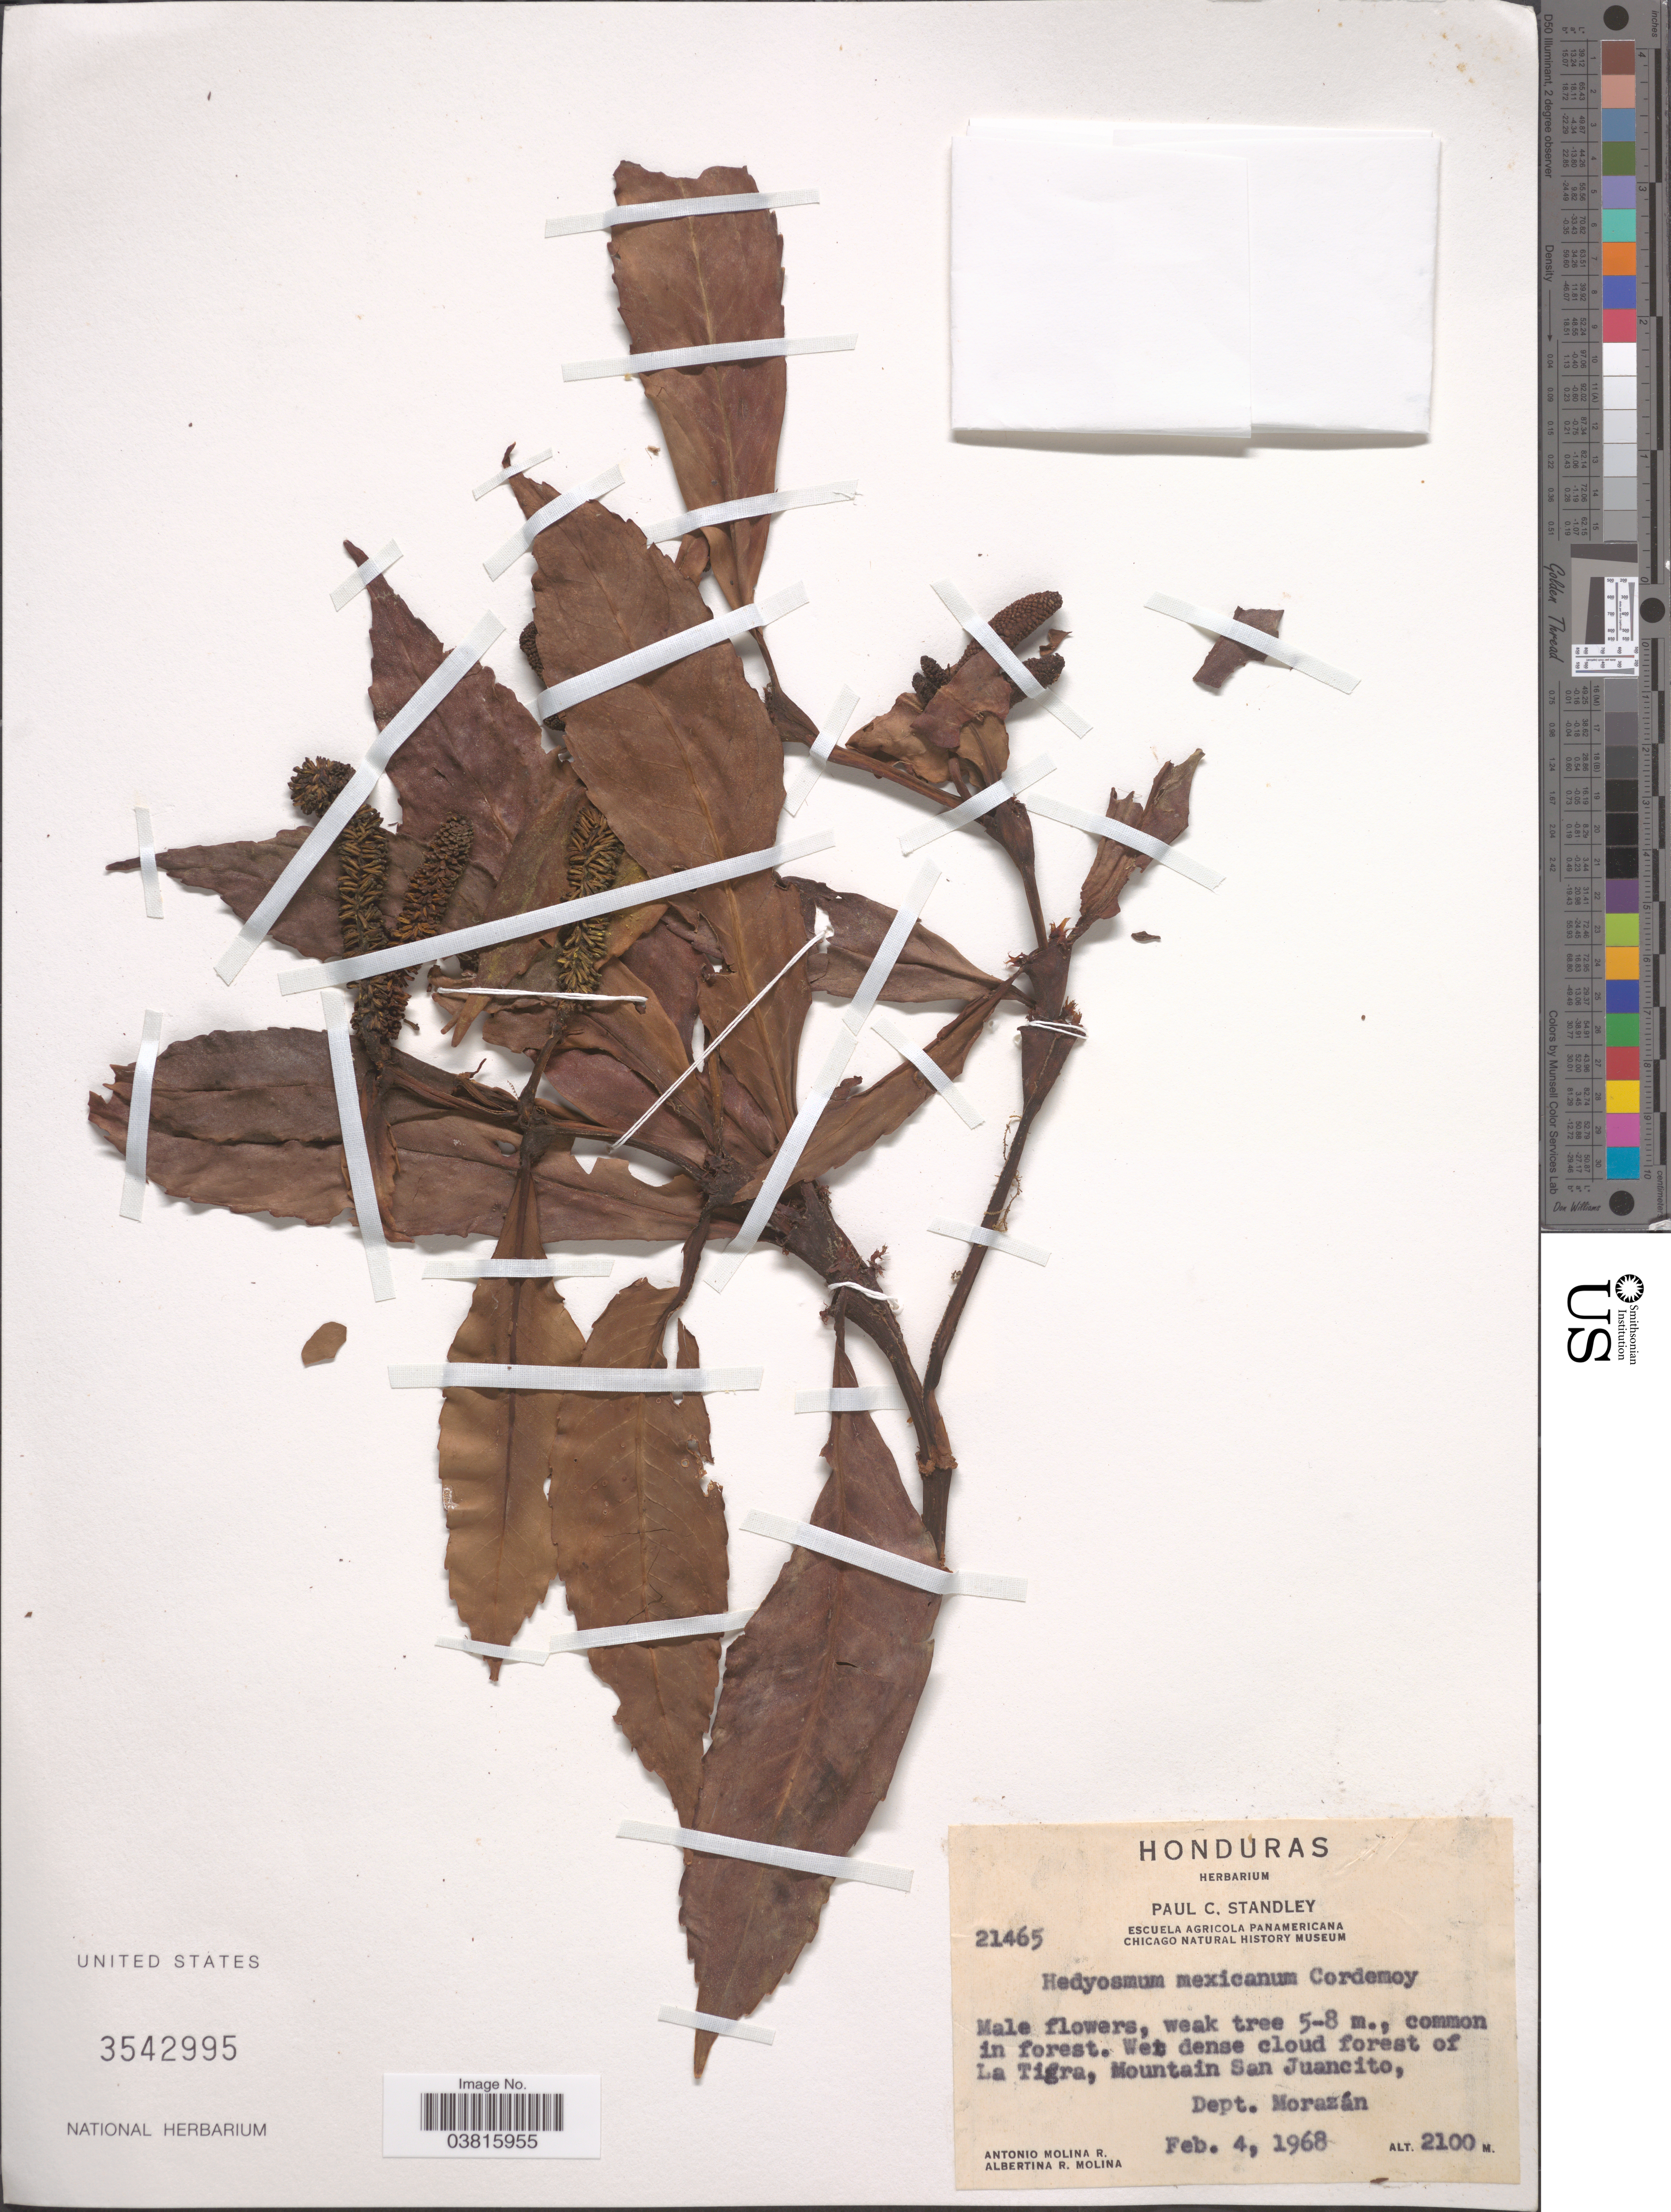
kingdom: Plantae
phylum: Tracheophyta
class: Magnoliopsida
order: Chloranthales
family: Chloranthaceae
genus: Hedyosmum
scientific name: Hedyosmum artocarpus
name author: Solms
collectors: A. Molina R. & A. R. Molina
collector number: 21465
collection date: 1968-02-04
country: Honduras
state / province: Fco. Morazán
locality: Wet dense cloud forest of La Tigra, Mountain San Juancito, Dept. Morazán.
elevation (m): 2100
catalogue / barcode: US 3542995